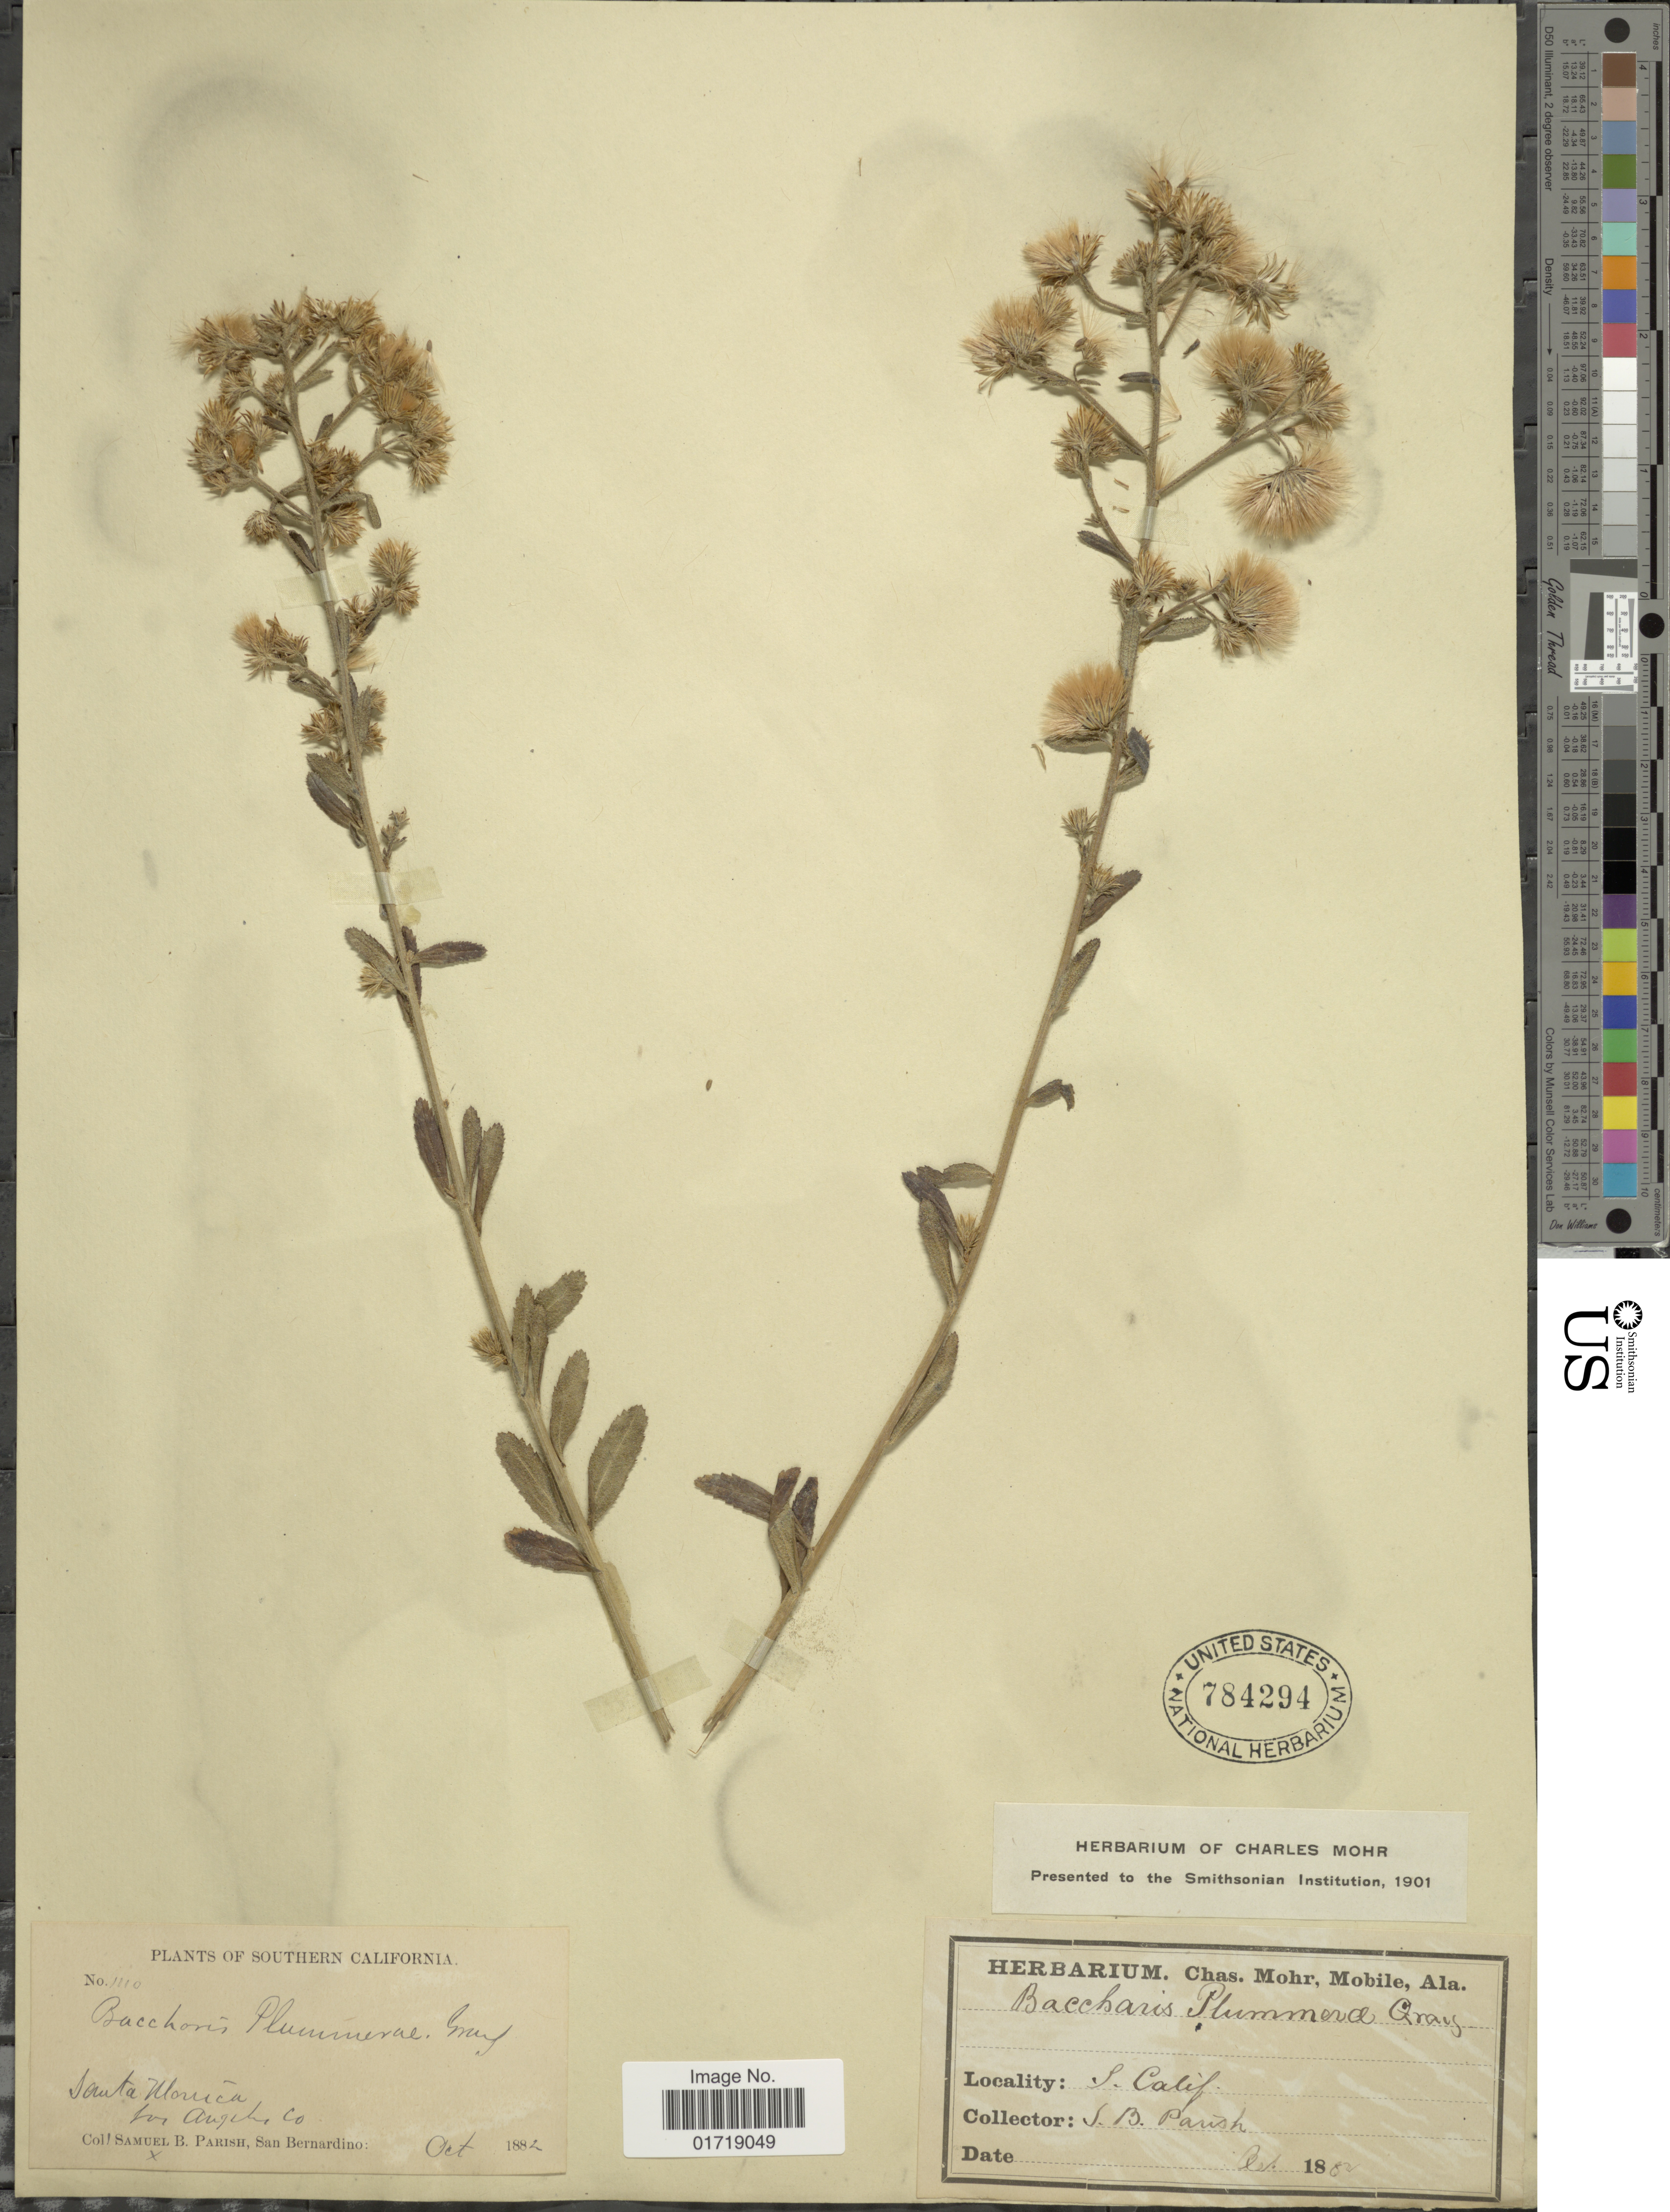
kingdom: Plantae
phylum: Tracheophyta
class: Magnoliopsida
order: Asterales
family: Asteraceae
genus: Baccharis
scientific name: Baccharis plummerae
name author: A. Gray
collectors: S. B. Parish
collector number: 1110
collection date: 1882-10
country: United States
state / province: California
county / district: Los Angeles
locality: Southern California, Santa Monica for Angel Co.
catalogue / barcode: US 784294